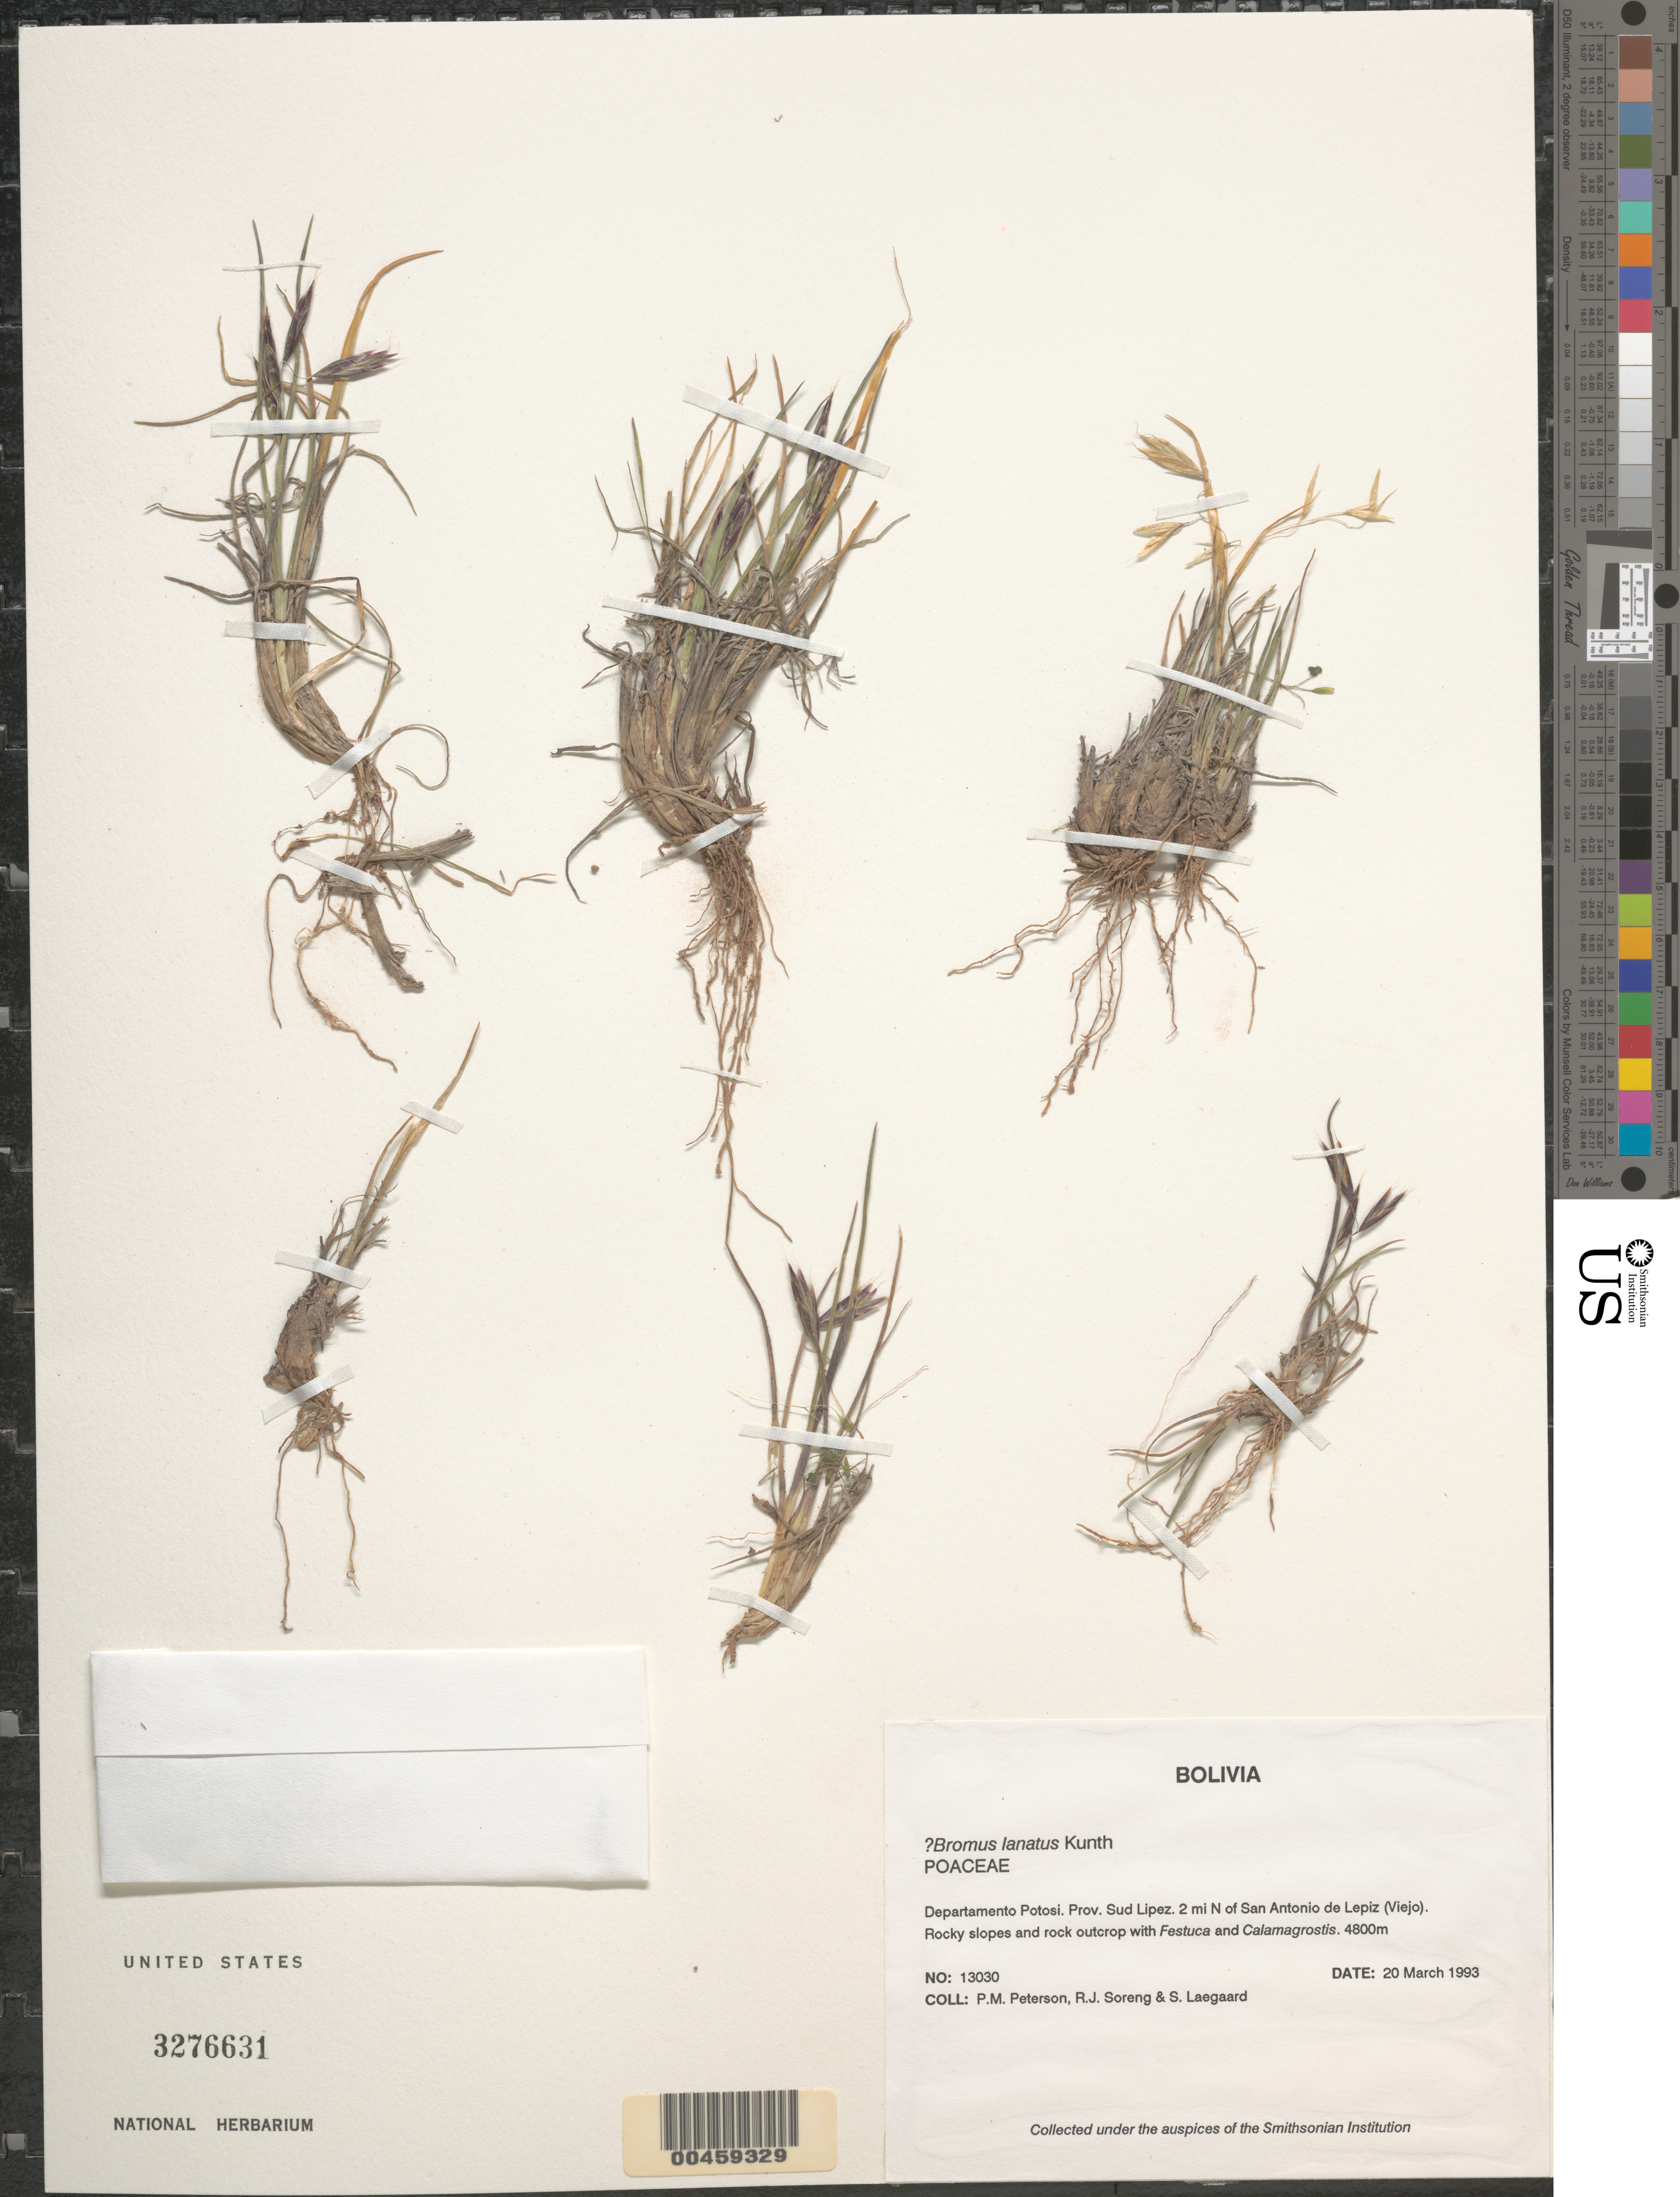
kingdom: Plantae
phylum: Tracheophyta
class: Liliopsida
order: Poales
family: Poaceae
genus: Bromus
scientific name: Bromus lanatus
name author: Kunth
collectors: P. M. Peterson, R. J. Soreng & S. Lægaard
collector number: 13030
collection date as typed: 20 Mar 1993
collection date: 1993-03-20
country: Bolivia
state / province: Potosí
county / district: Sud Lípez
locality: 2 mi N of San Antonia de Lepiz (Viejo).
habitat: Rocky slopes and rock outcrop with Festuca and Calamagrostis.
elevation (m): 4800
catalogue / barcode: US 3276631